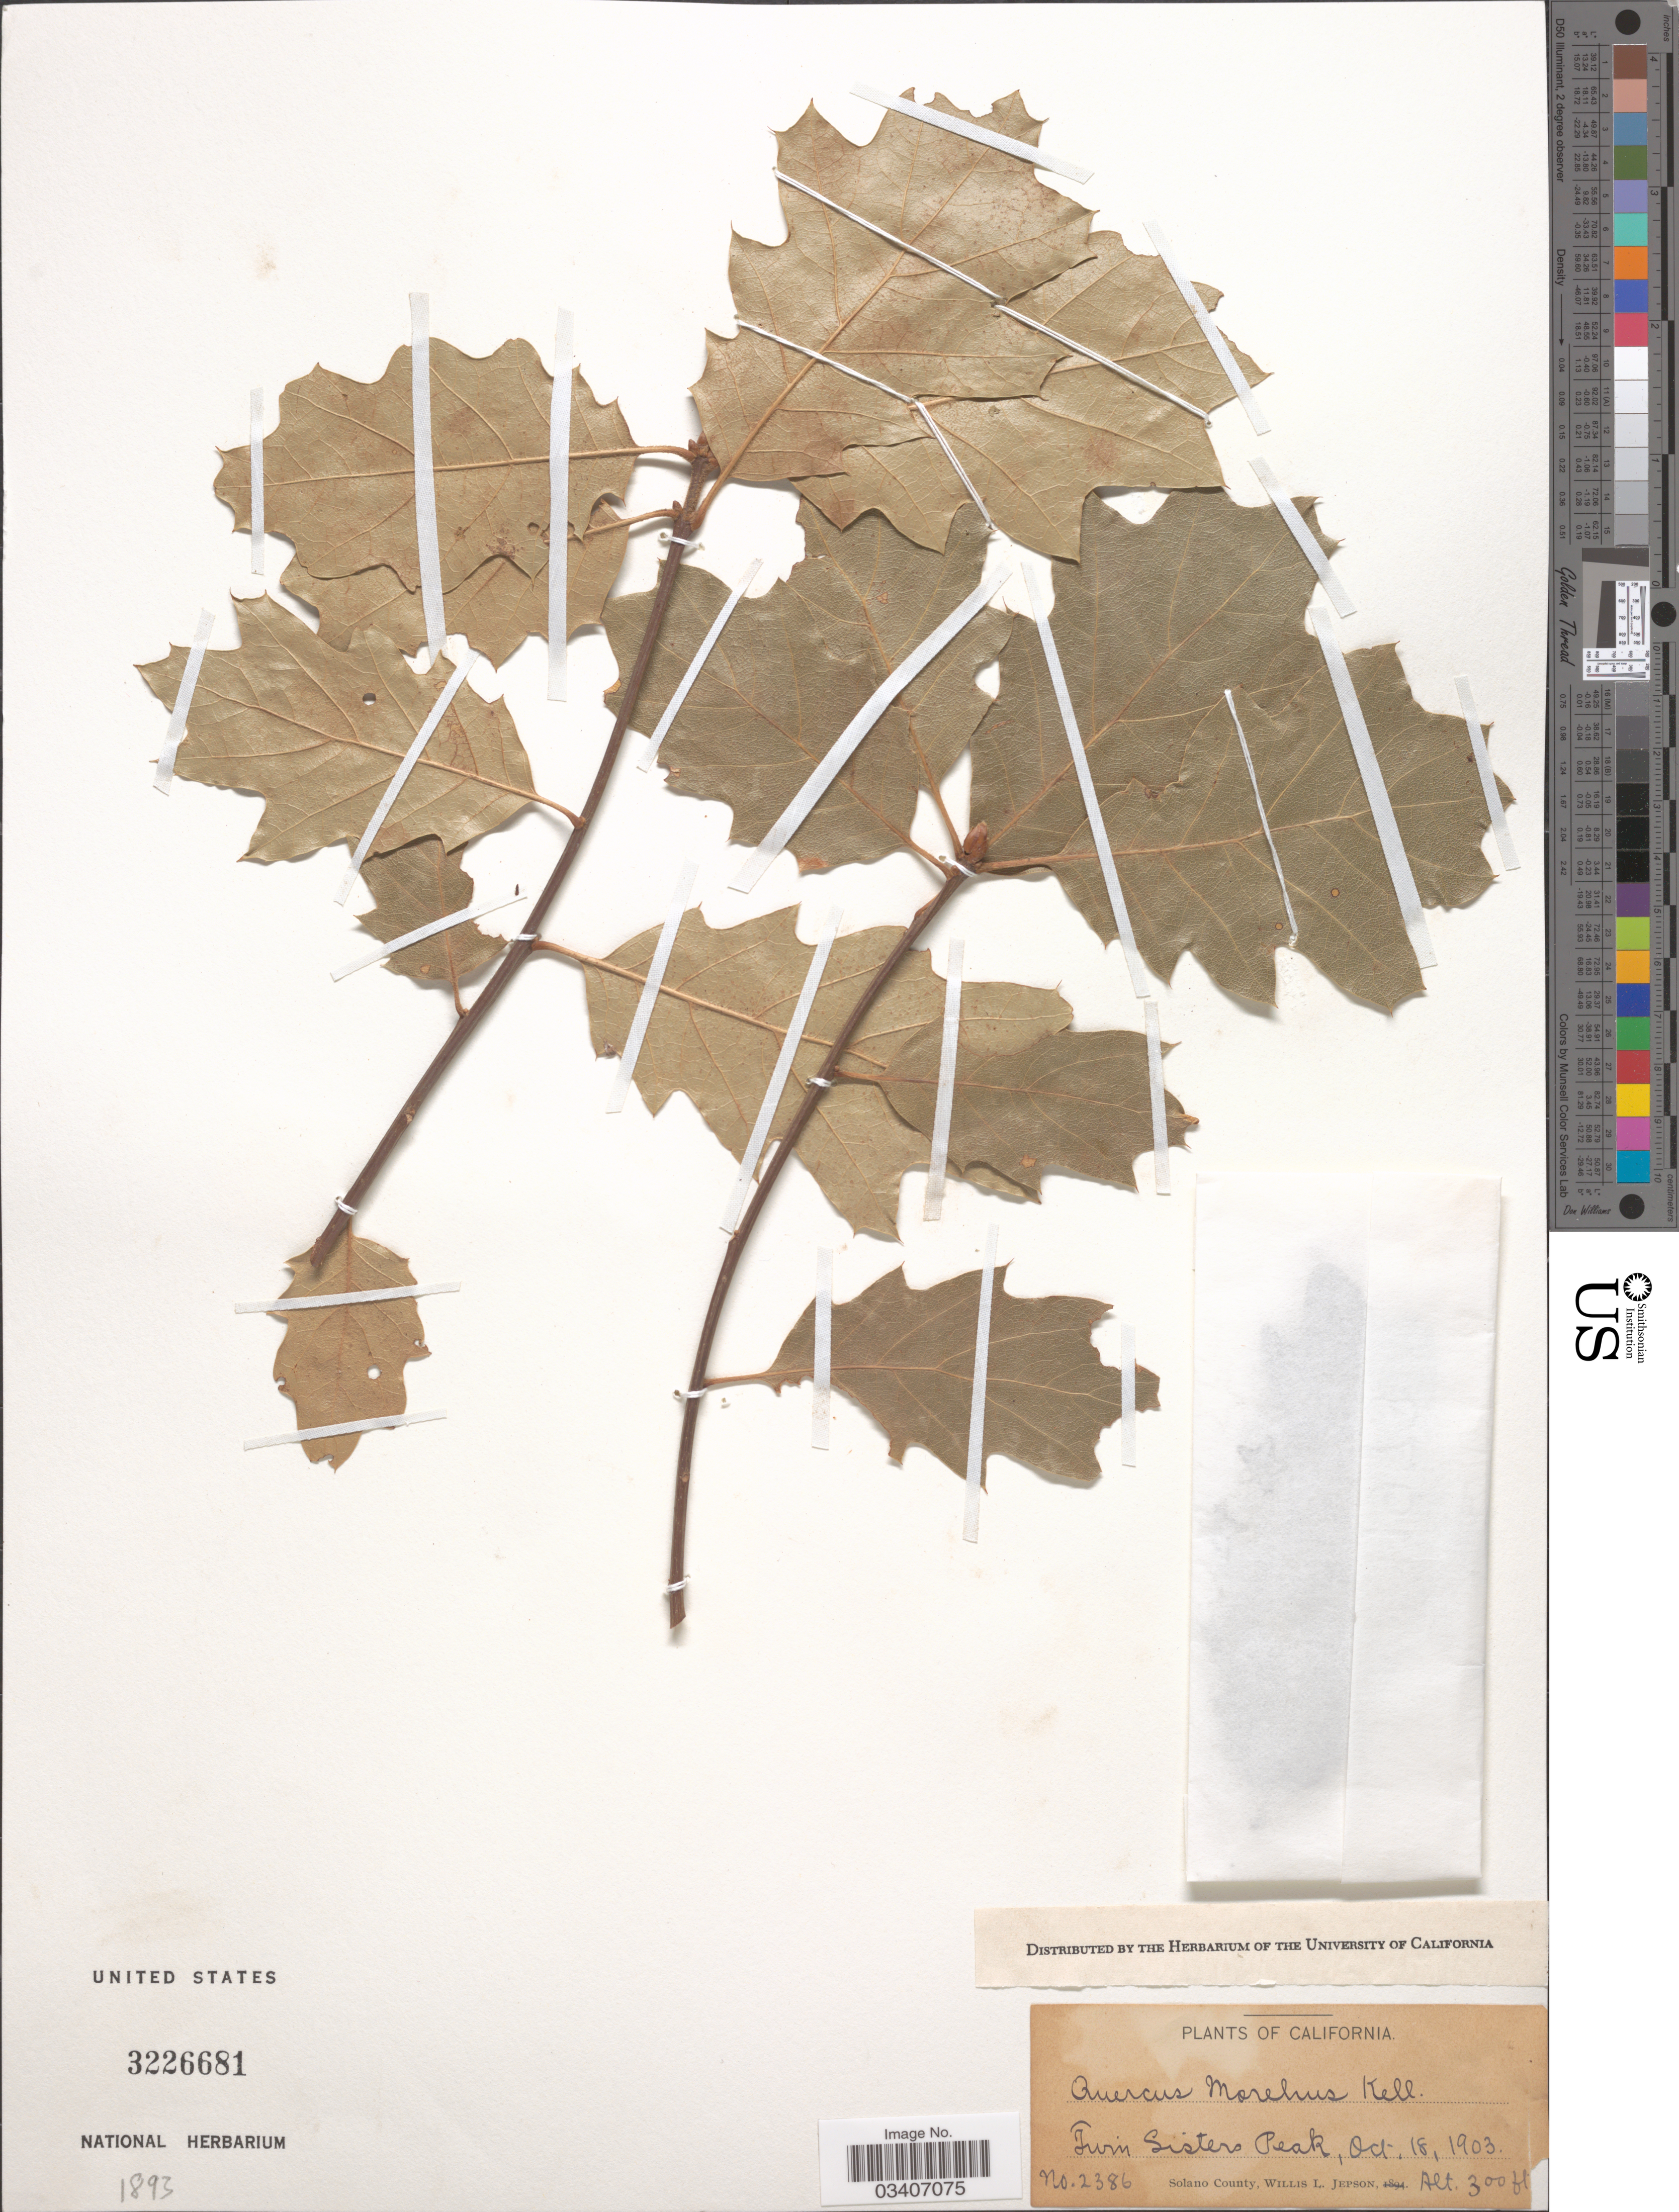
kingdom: Plantae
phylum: Tracheophyta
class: Magnoliopsida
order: Fagales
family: Fagaceae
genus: Quercus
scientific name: Quercus x moreha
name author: Kellogg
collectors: W. L. Jepson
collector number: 2386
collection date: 1903-10-18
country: United States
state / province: California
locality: Twin Siters Peak.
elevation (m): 91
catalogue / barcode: US 3226681